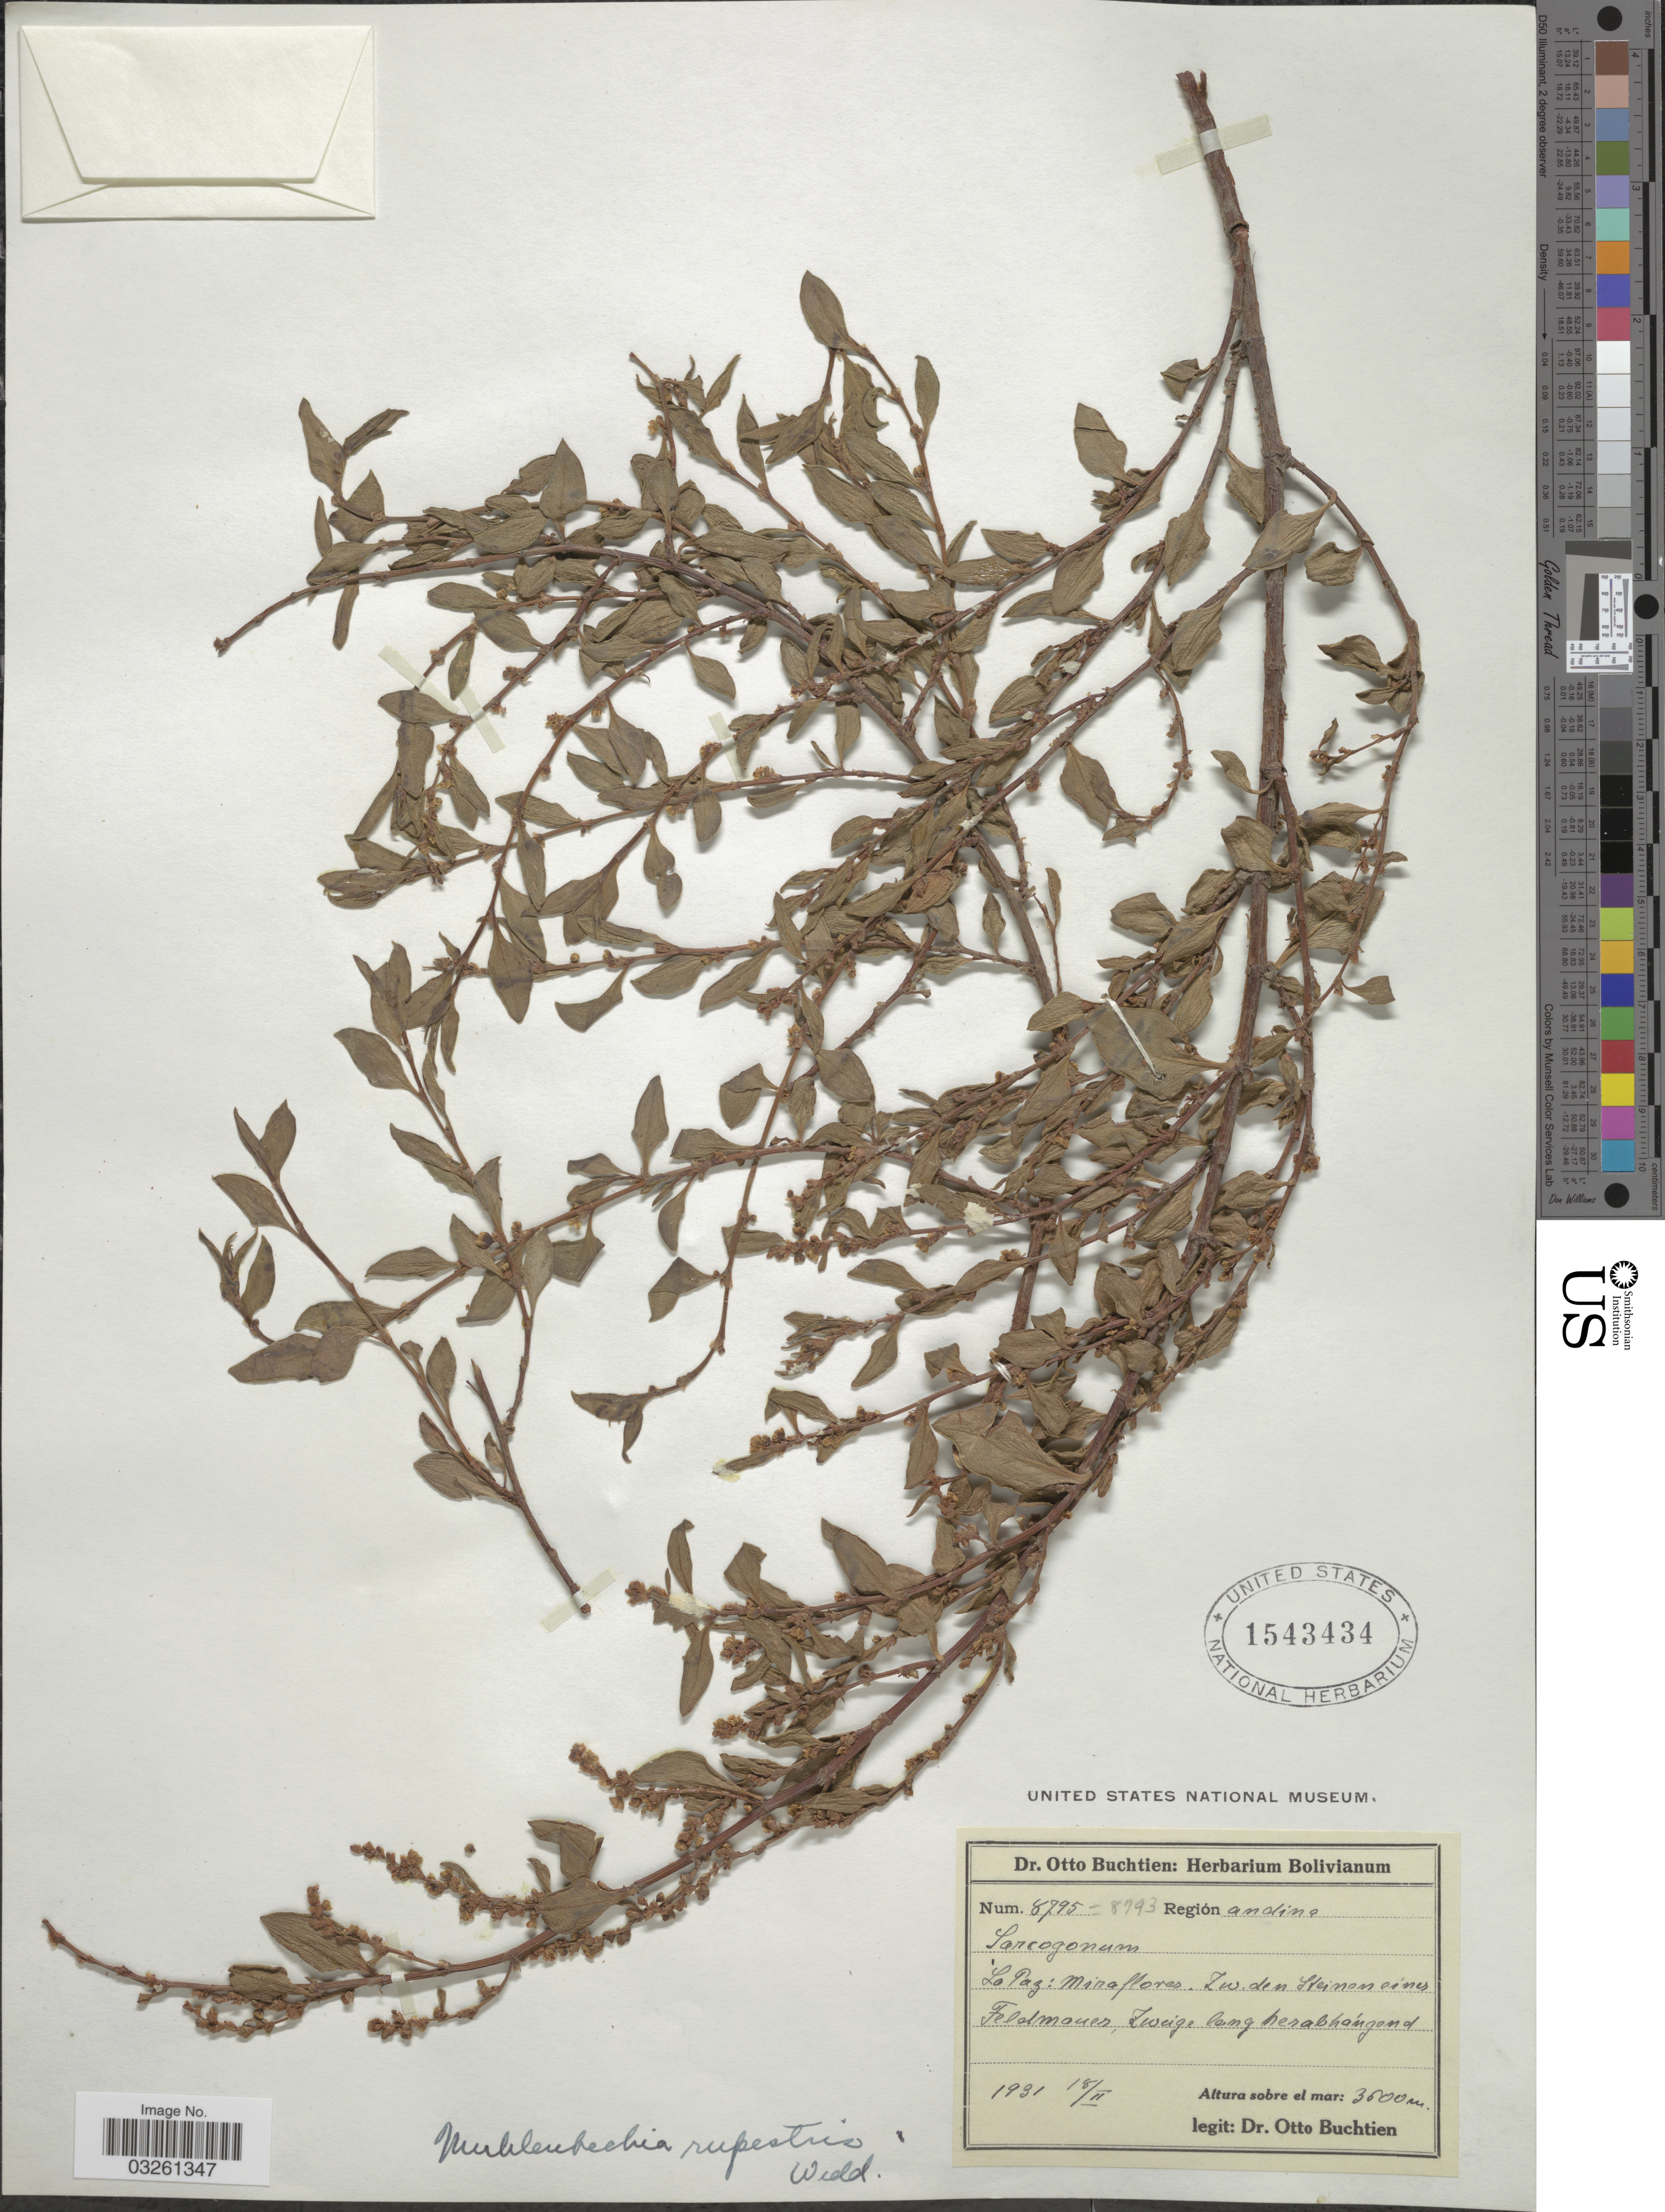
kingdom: Plantae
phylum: Tracheophyta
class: Magnoliopsida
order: Caryophyllales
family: Polygonaceae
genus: Muehlenbeckia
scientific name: Muehlenbeckia fruticulosa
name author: (Walp.) Standl.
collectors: O. Buchtien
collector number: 8795=8793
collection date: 1931-02-18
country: Bolivia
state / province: La Paz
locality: Región andina. Miraflores.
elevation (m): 3600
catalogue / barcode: US 1543434